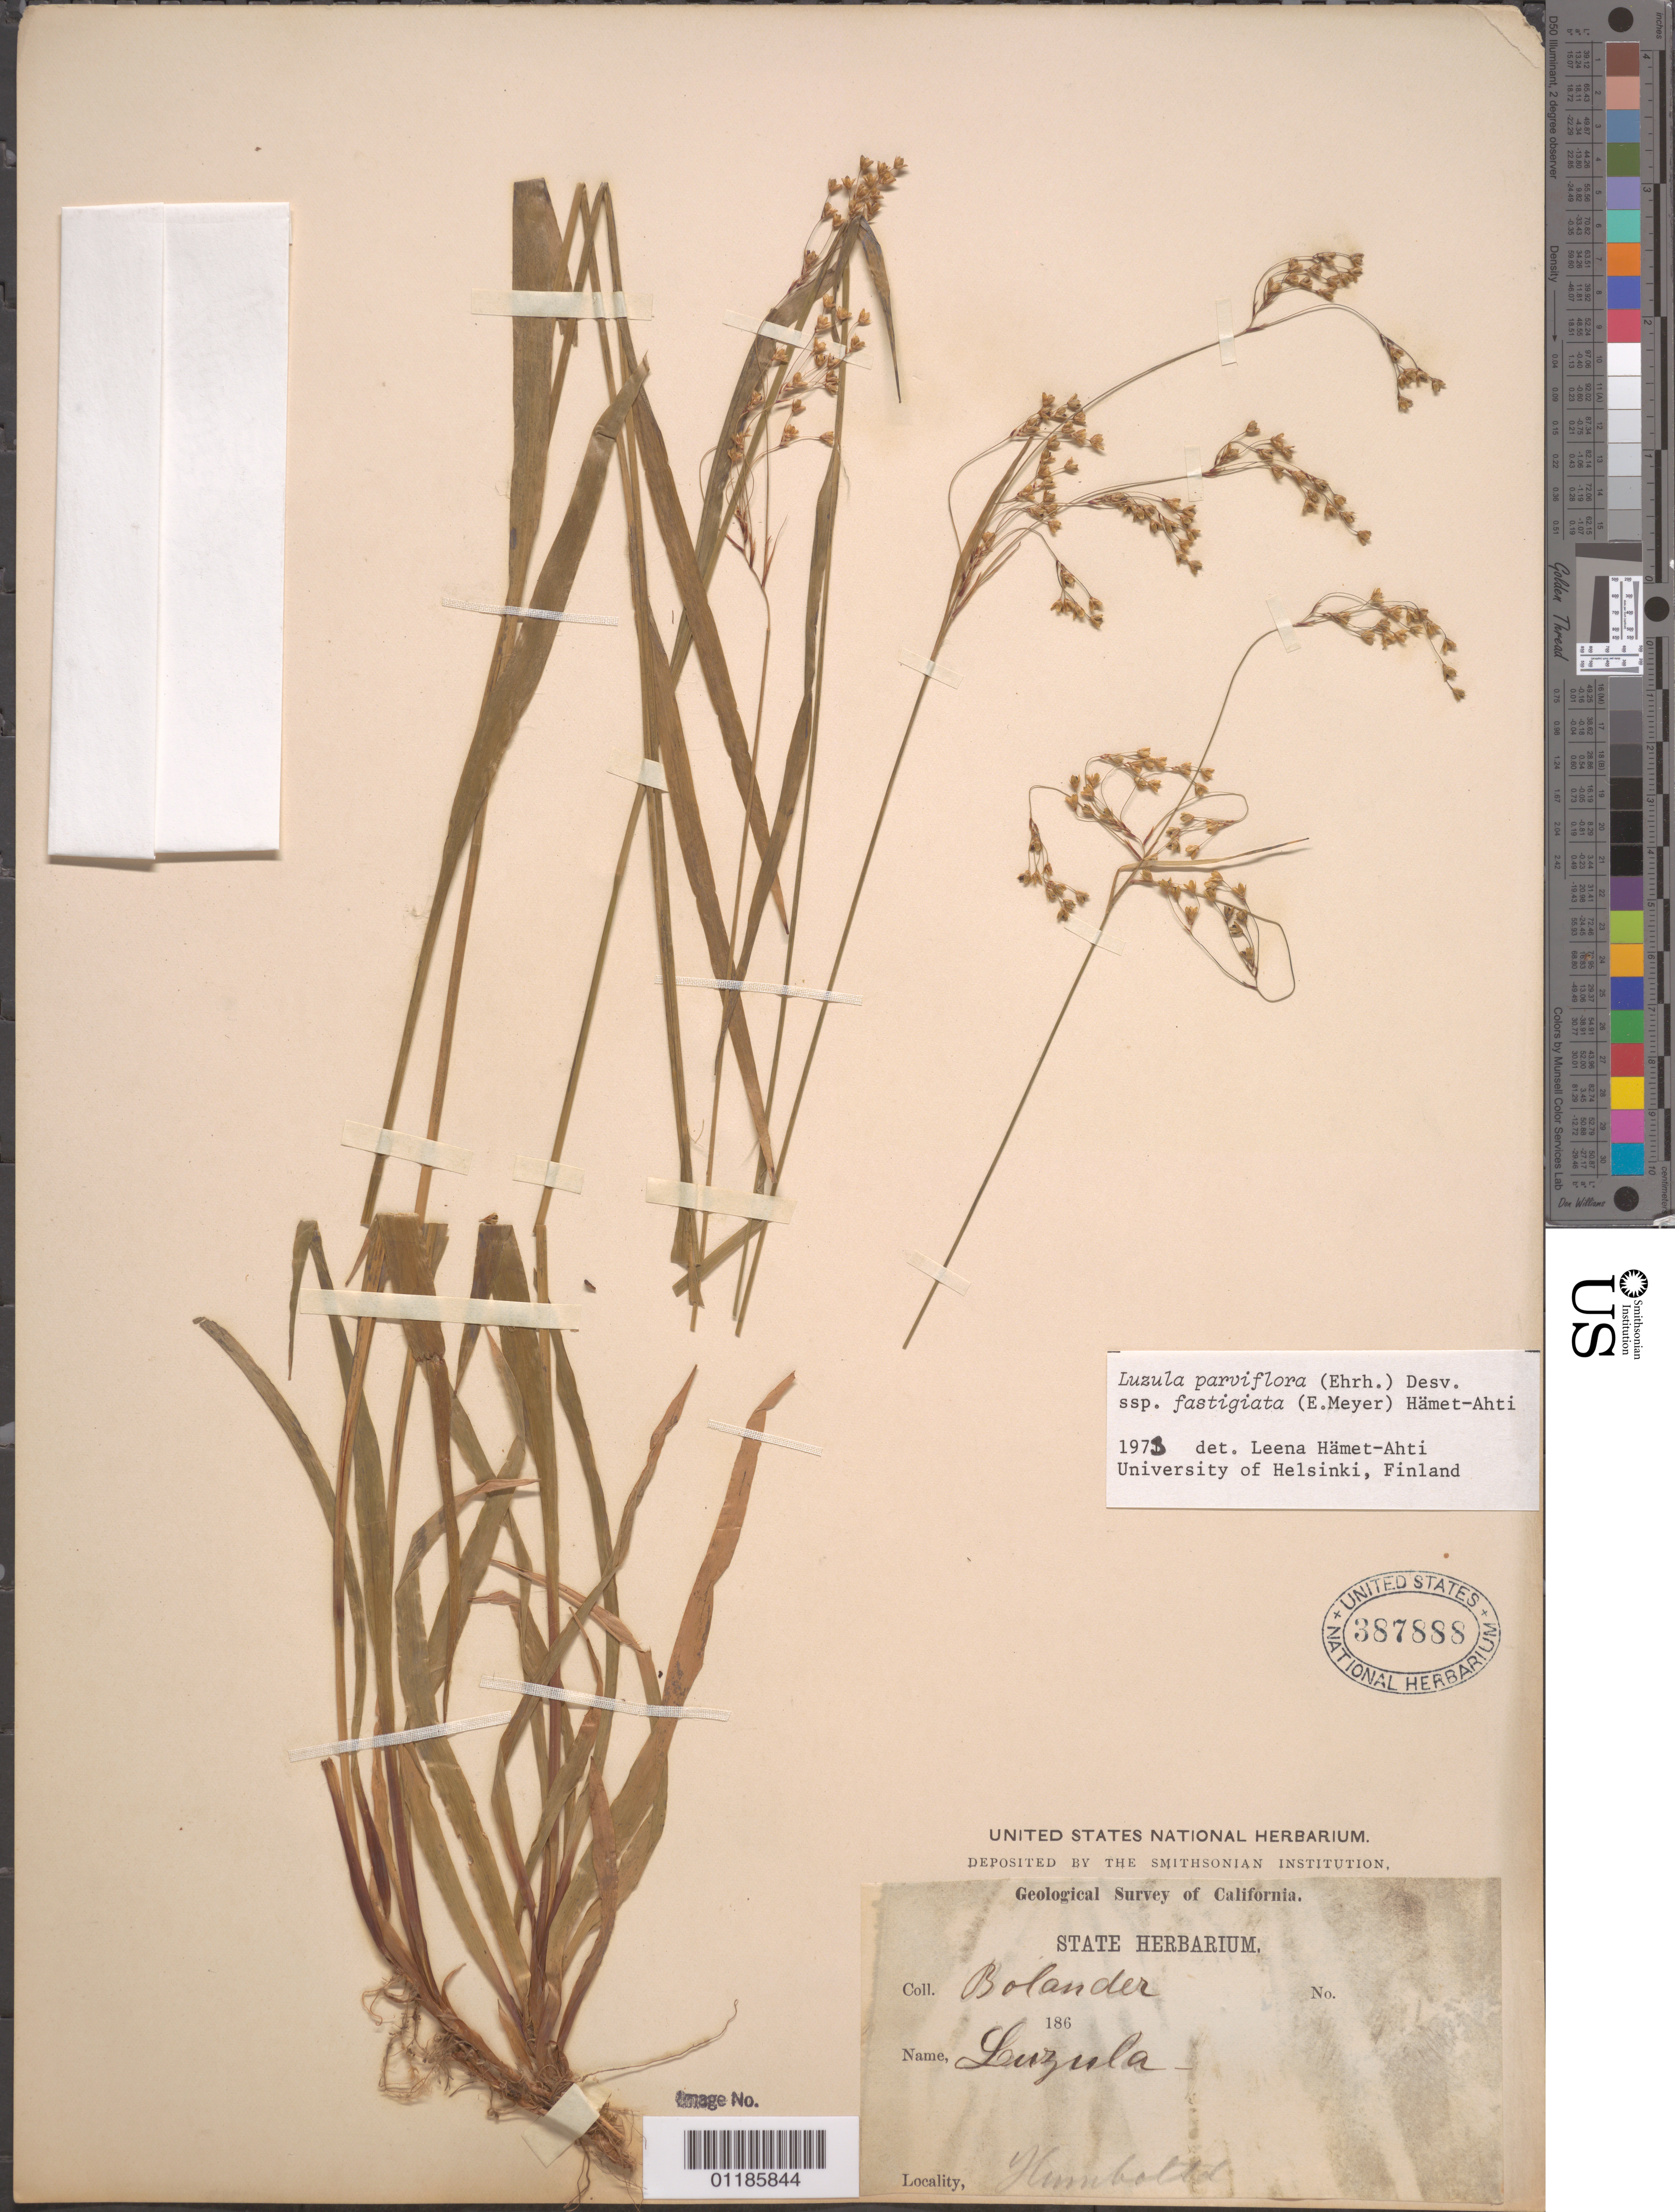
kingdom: Plantae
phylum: Tracheophyta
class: Liliopsida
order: Poales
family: Juncaceae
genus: Luzula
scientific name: Luzula parviflora subsp. fastigata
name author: (E. Mey.) Hämet-Ahti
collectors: H. Bolander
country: United States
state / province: California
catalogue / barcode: US 387888